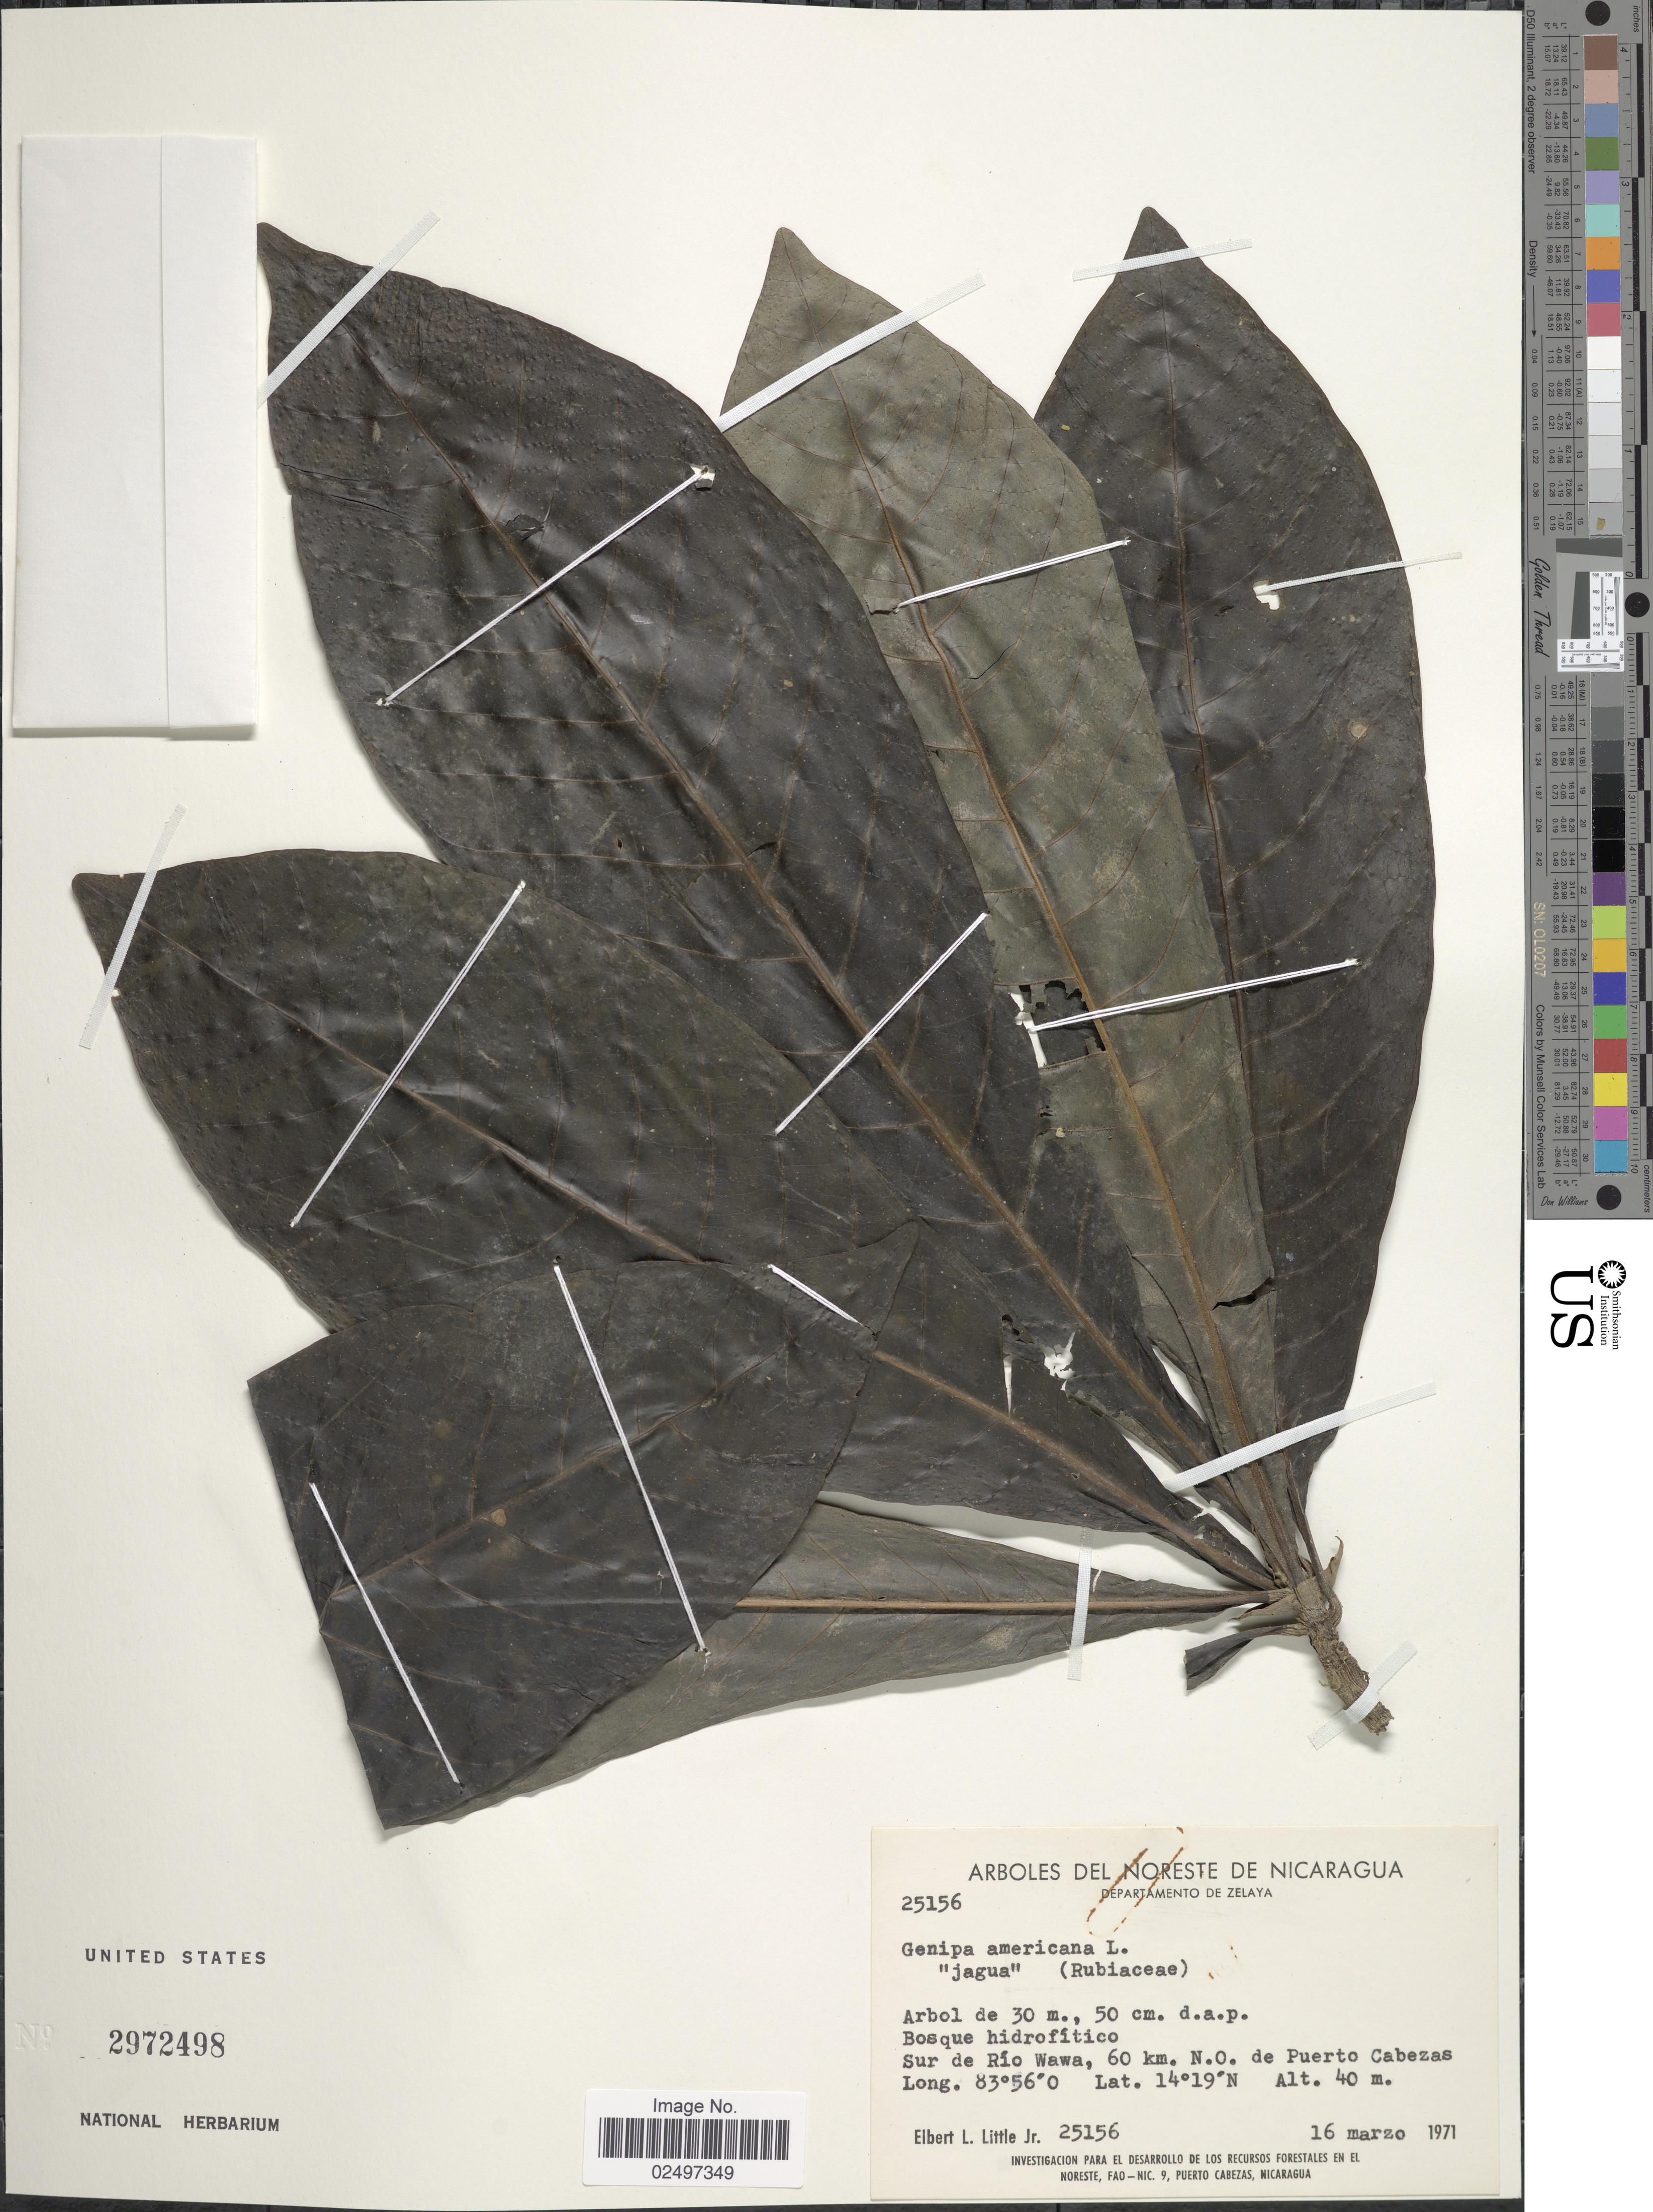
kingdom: Plantae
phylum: Tracheophyta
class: Magnoliopsida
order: Gentianales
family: Rubiaceae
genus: Genipa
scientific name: Genipa americana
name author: L.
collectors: E. L. Little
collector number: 25156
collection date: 1971-03-16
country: Nicaragua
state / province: Atlantico Norte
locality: Departamento de Zelaya, Del Noreste de Nicaragua, Sur de Rio Wawa, 60 km. N.O. de Puerto Cabezas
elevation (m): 40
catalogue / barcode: US 2972498